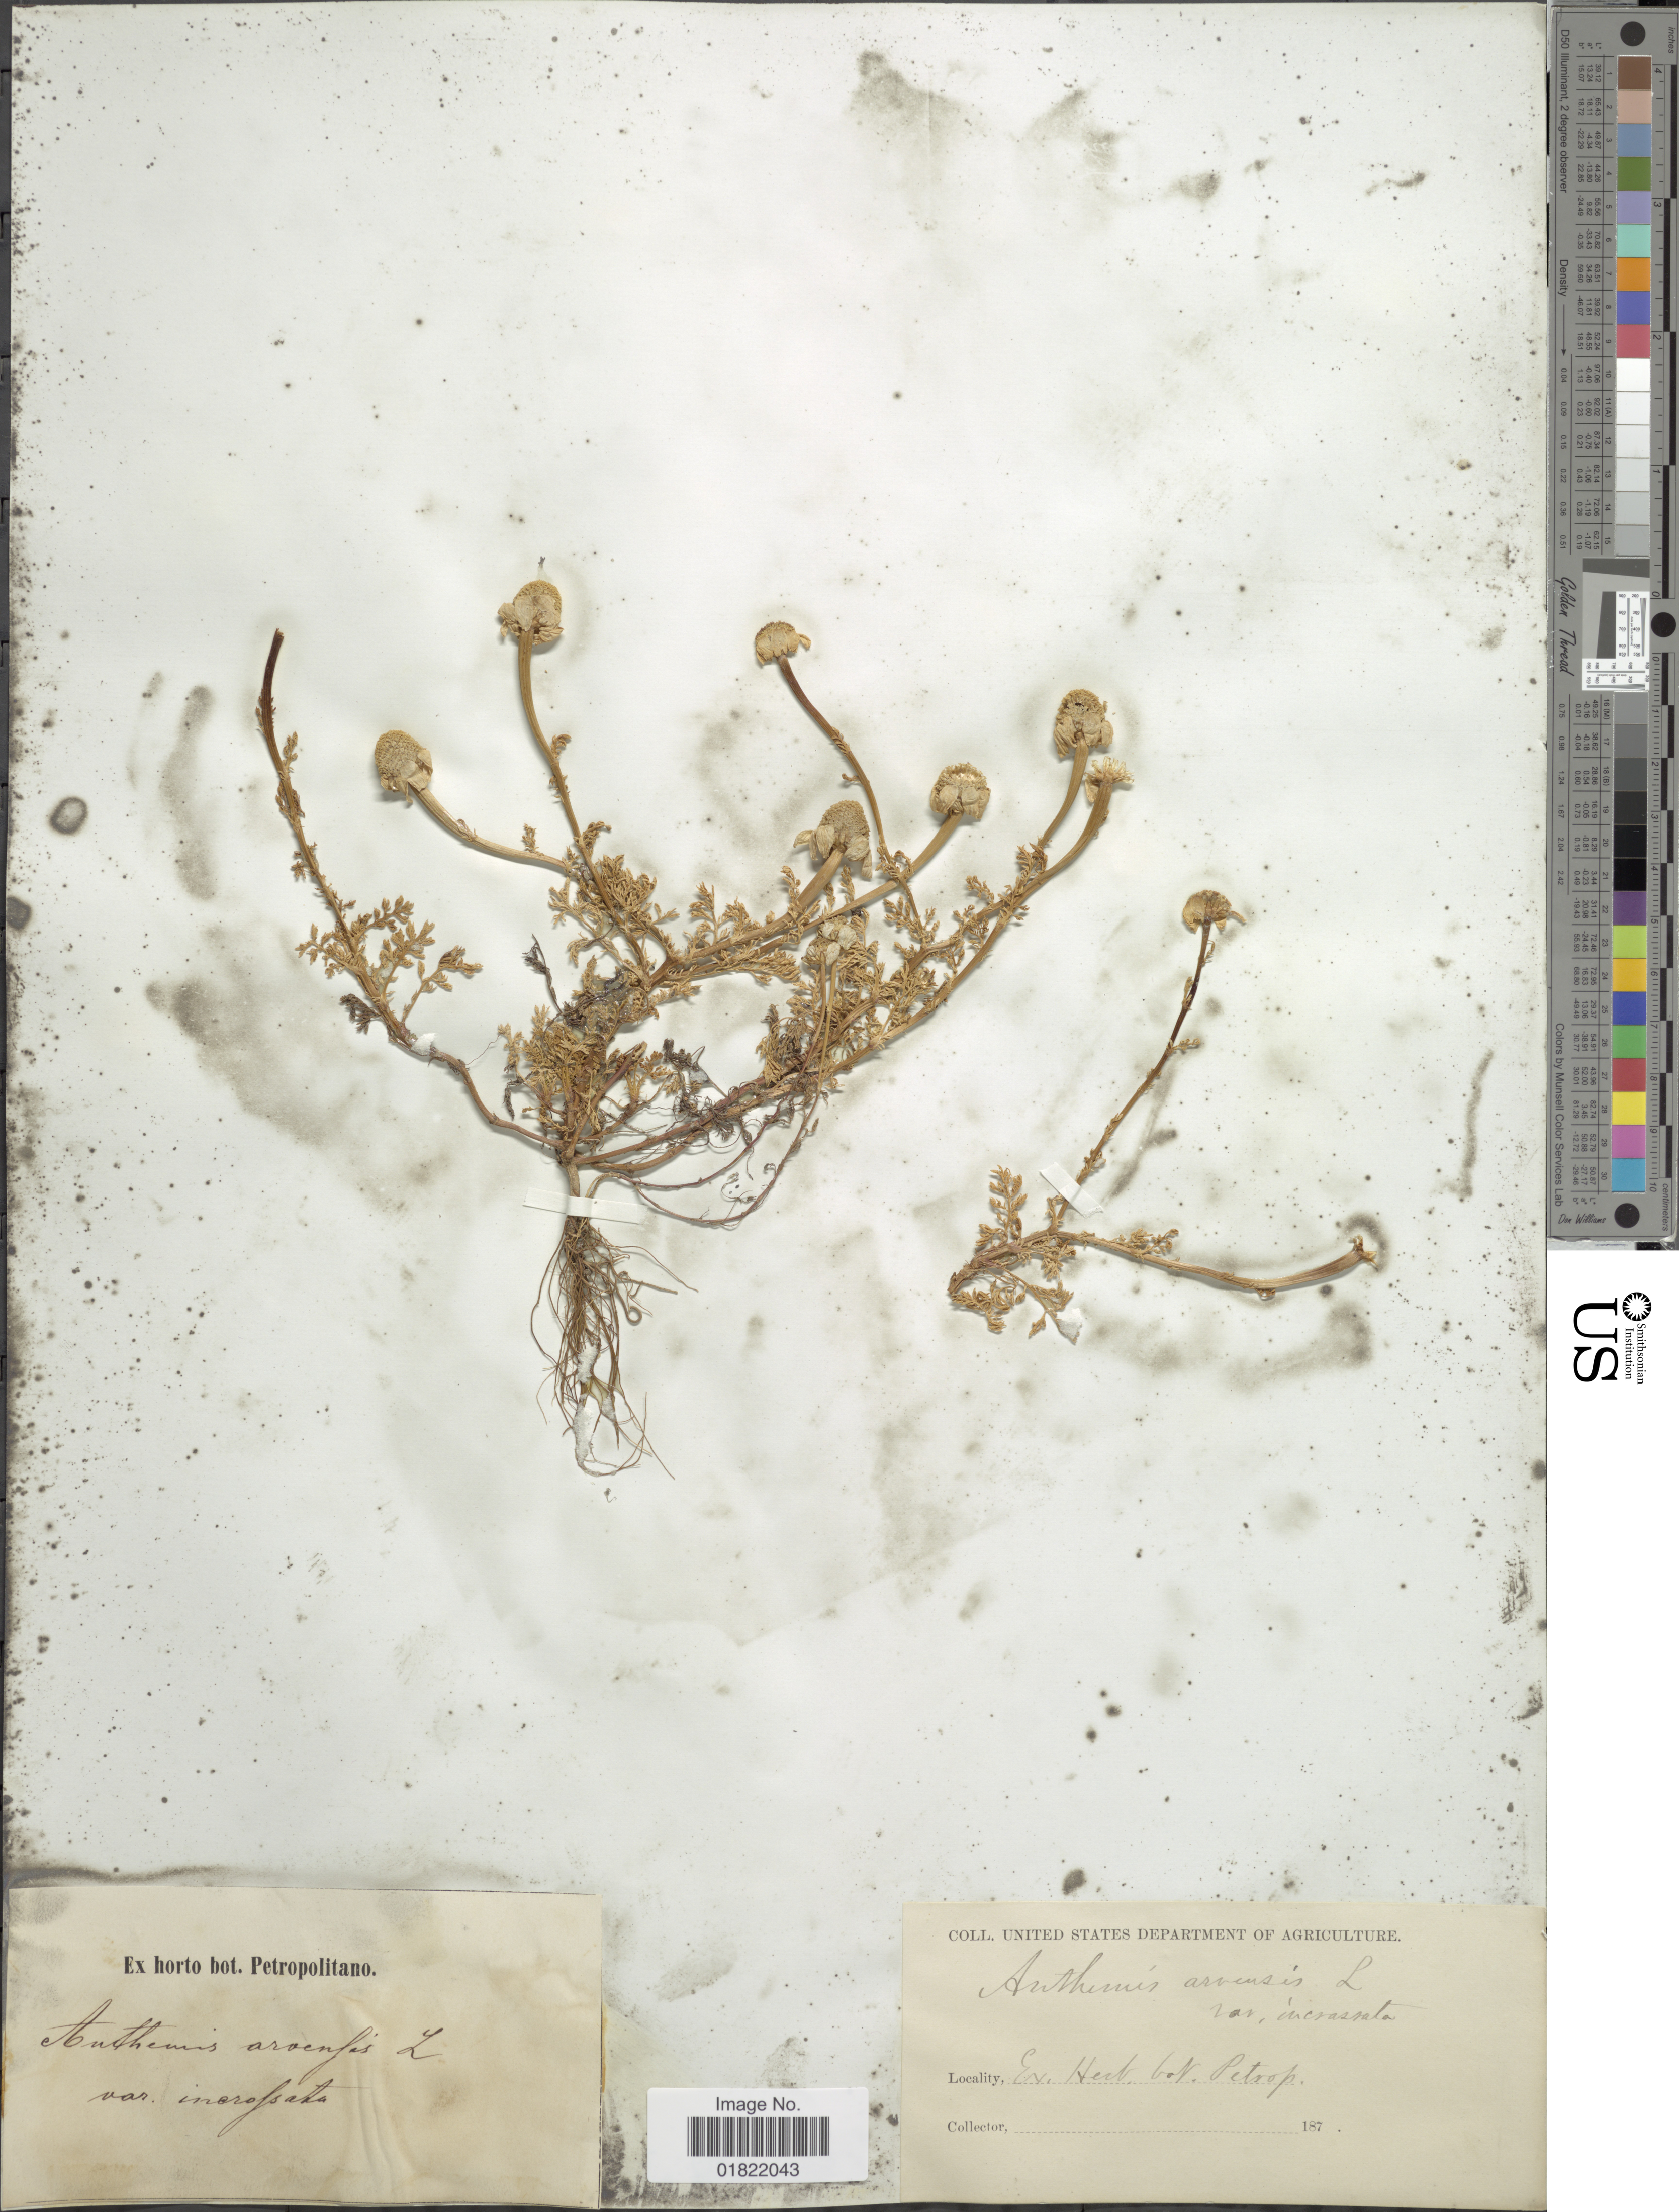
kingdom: Plantae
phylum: Tracheophyta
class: Magnoliopsida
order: Asterales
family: Asteraceae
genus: Anthemis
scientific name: Anthemis arvensis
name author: L.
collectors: ex Horto Bot. Petropolitano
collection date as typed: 187